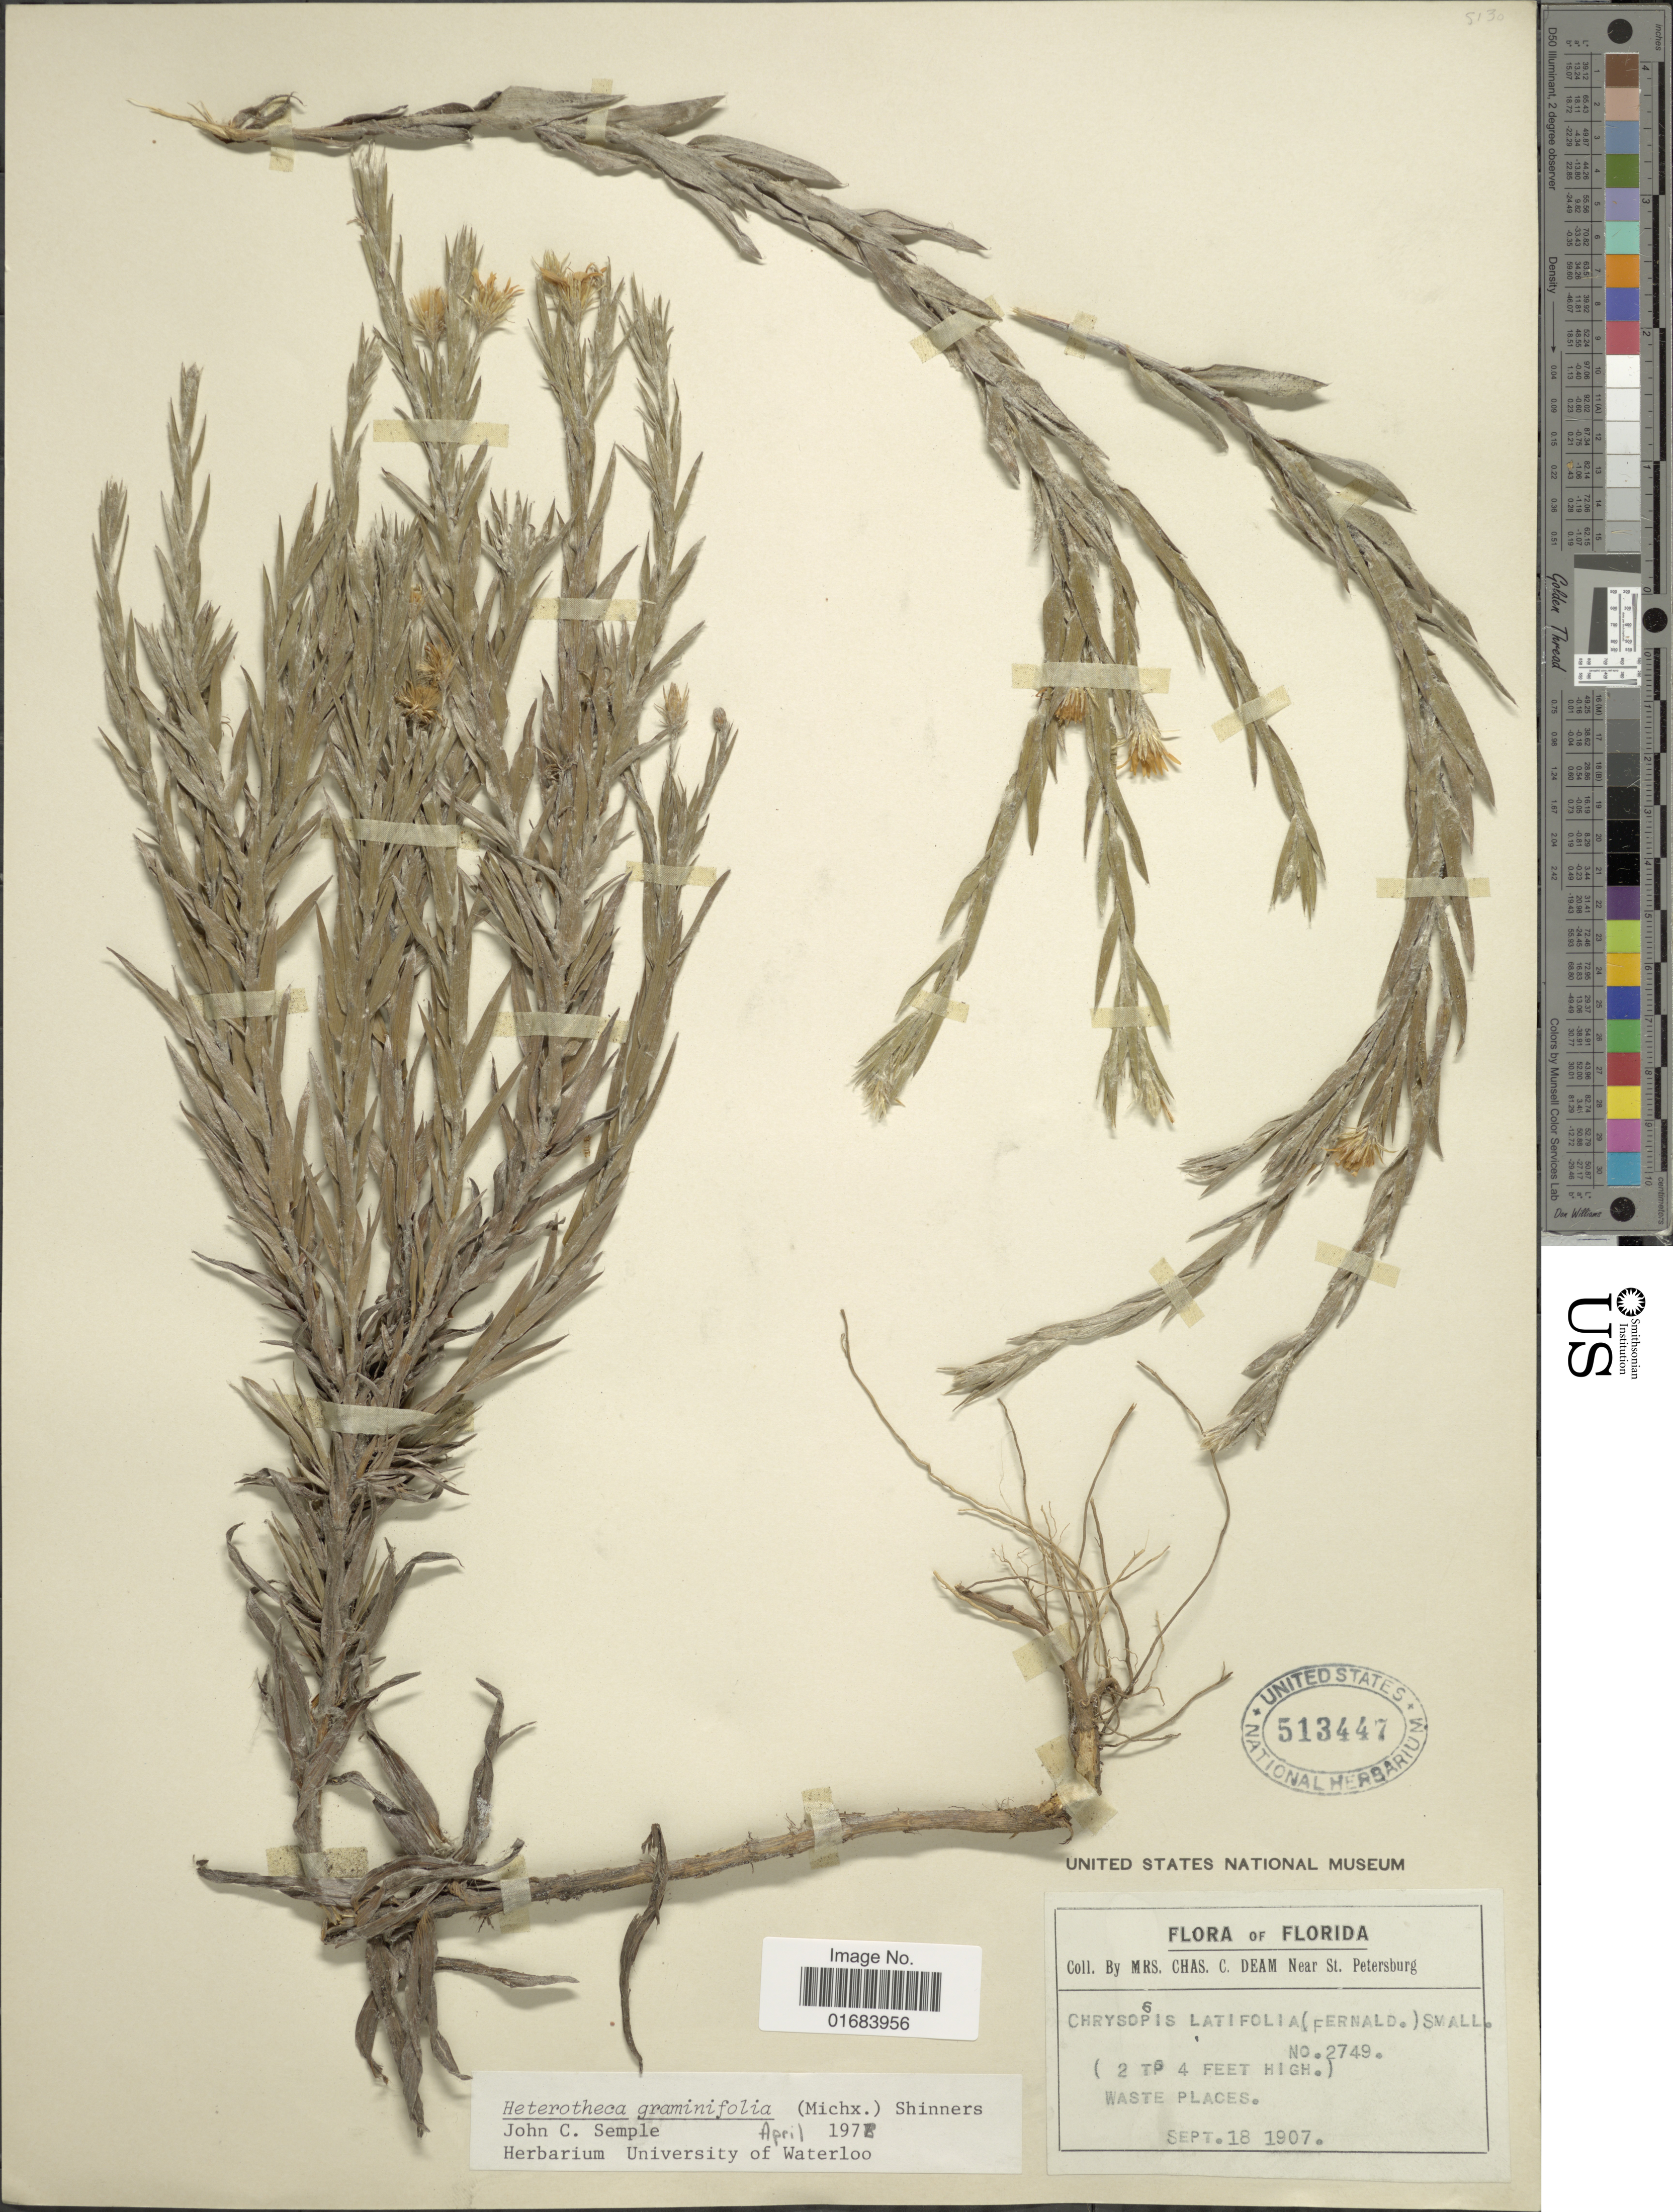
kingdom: Plantae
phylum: Tracheophyta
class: Magnoliopsida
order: Asterales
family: Asteraceae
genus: Pityopsis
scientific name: Pityopsis graminifolia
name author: (Michx.) Nutt.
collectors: C. C. Deam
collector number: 2749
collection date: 1907-09-18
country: United States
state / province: Florida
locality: Near St. Petersburg.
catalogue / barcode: US 513447